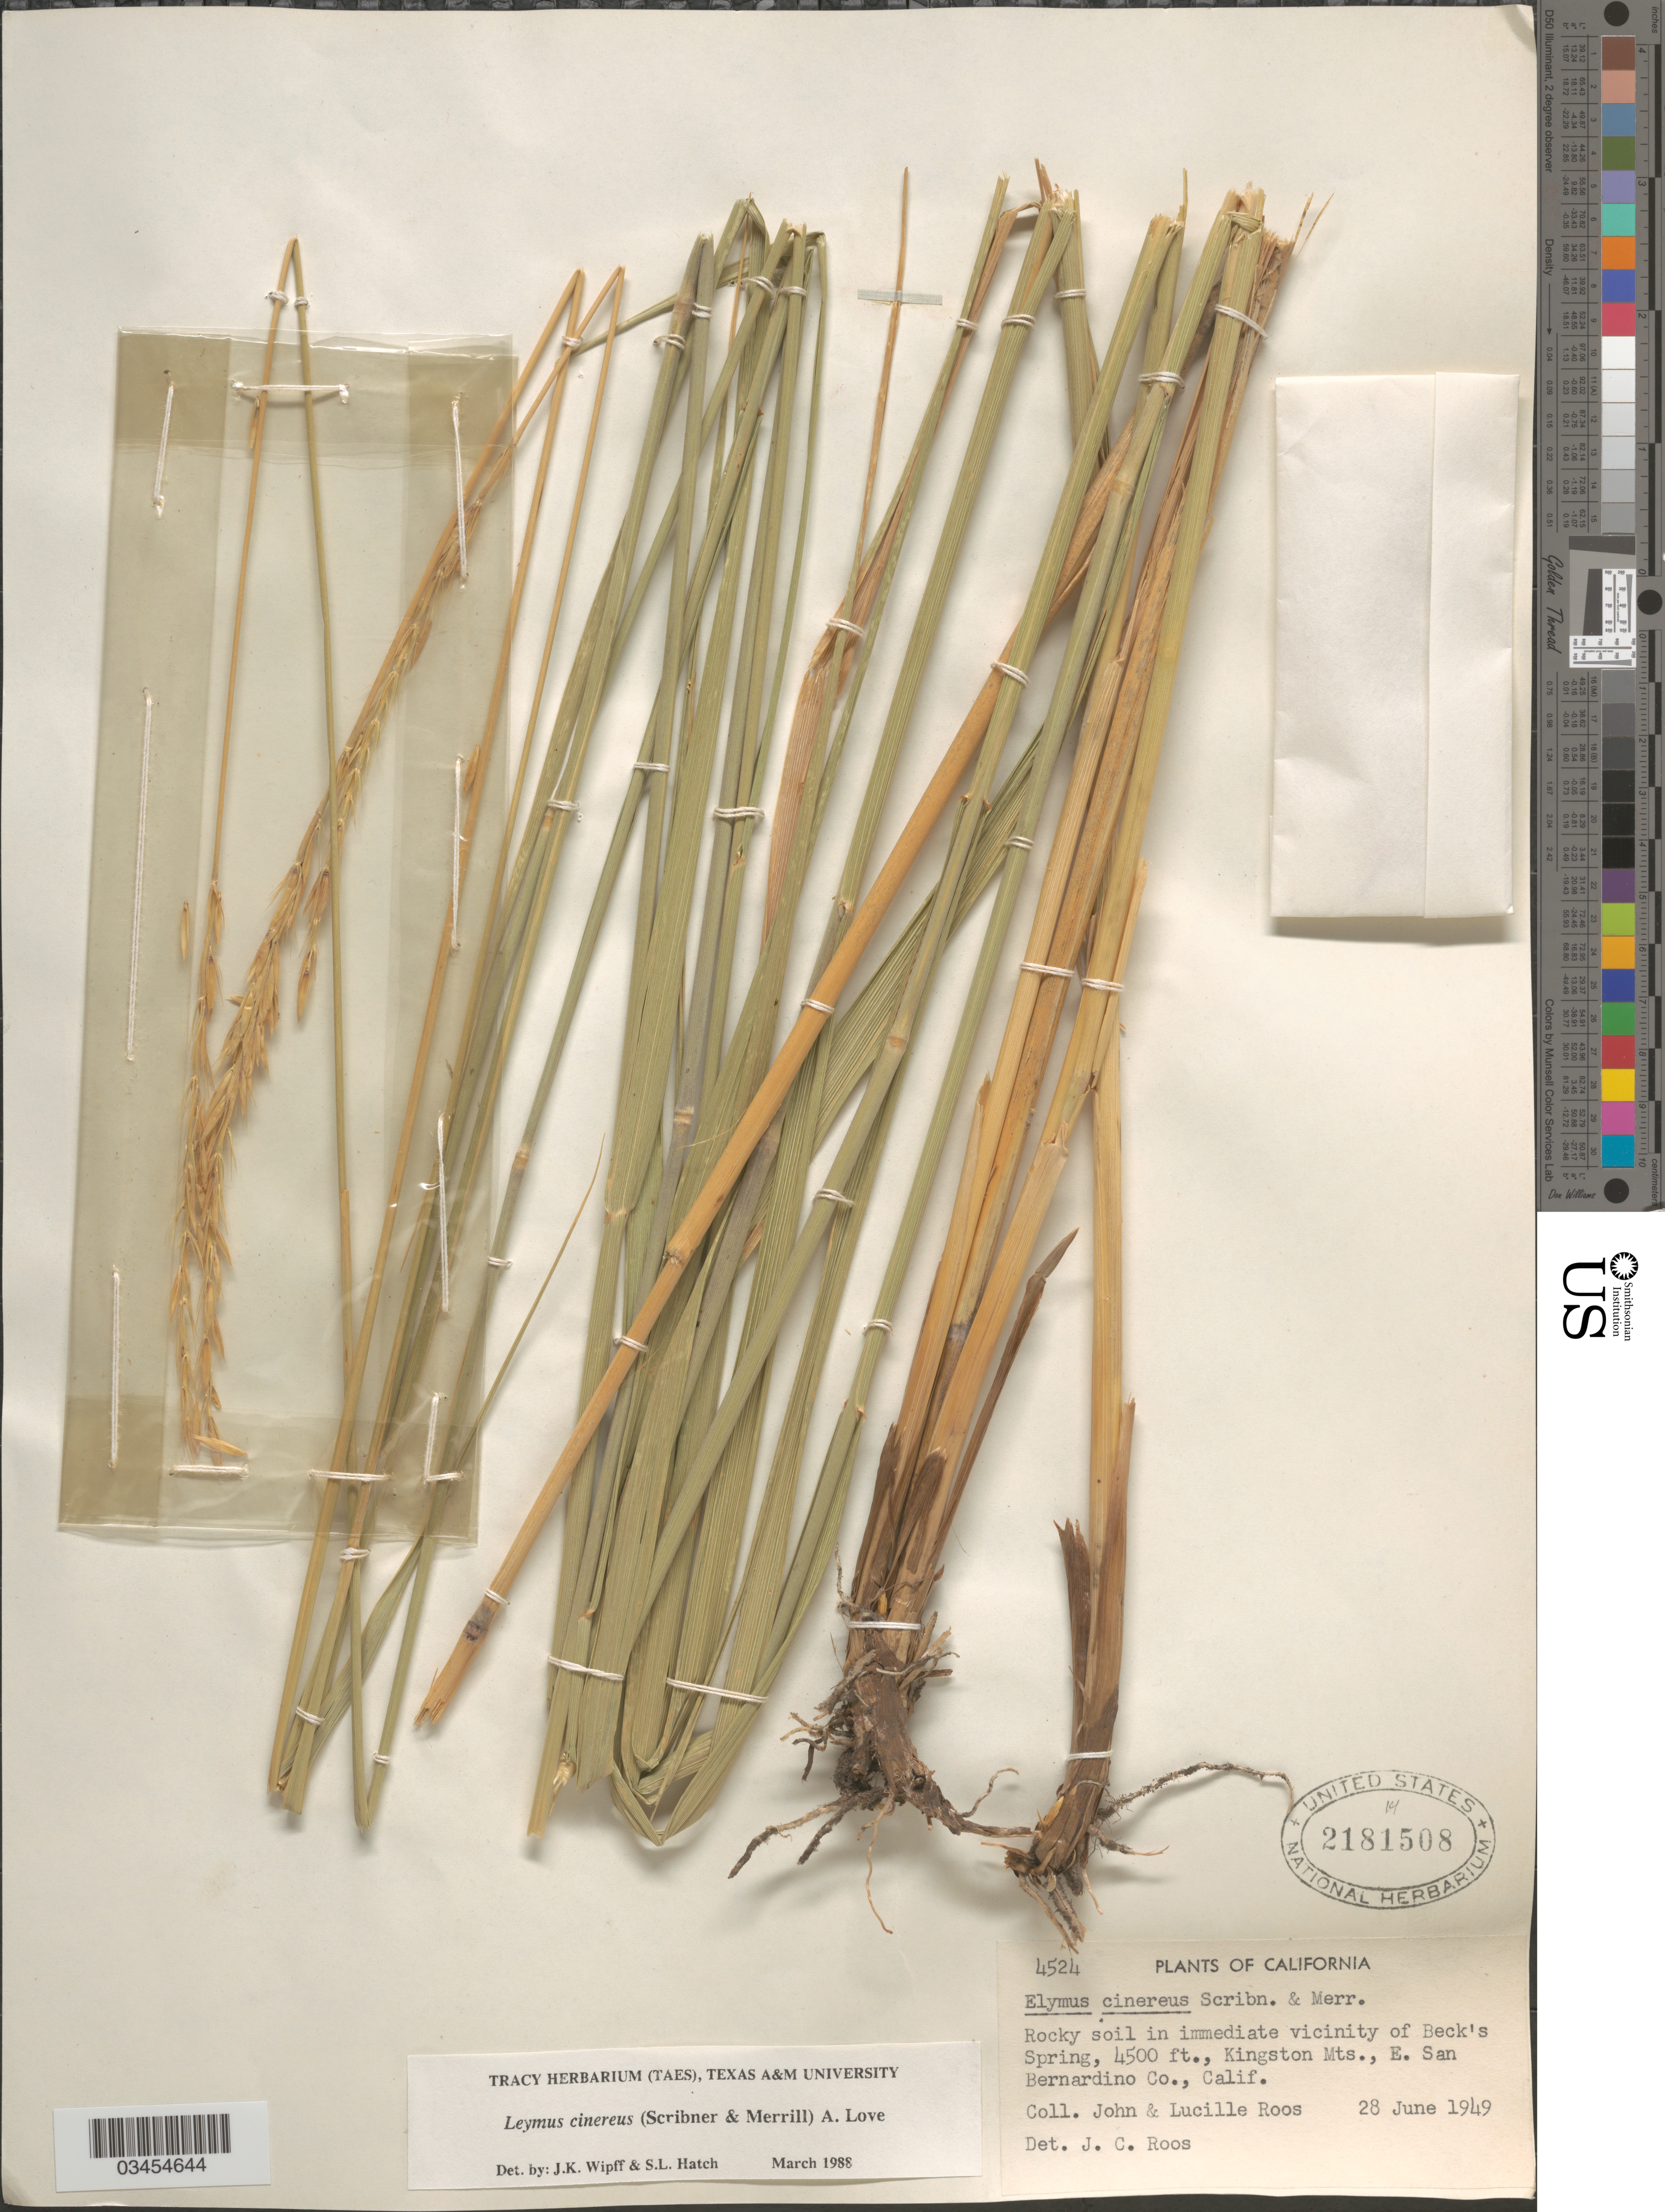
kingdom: Plantae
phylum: Tracheophyta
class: Liliopsida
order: Poales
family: Poaceae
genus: Leymus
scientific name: Leymus cinereus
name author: (Scribn. & Merr.) Á. Löve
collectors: J. C. Roos & L. Roos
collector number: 4524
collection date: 1949-06-28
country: United States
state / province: California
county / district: San Bernardino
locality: Rocky soil in immediate vicinity of Beck's Spring, Kingston Mts., E. San Bernardino Co.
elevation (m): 1372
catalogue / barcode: US 2181508